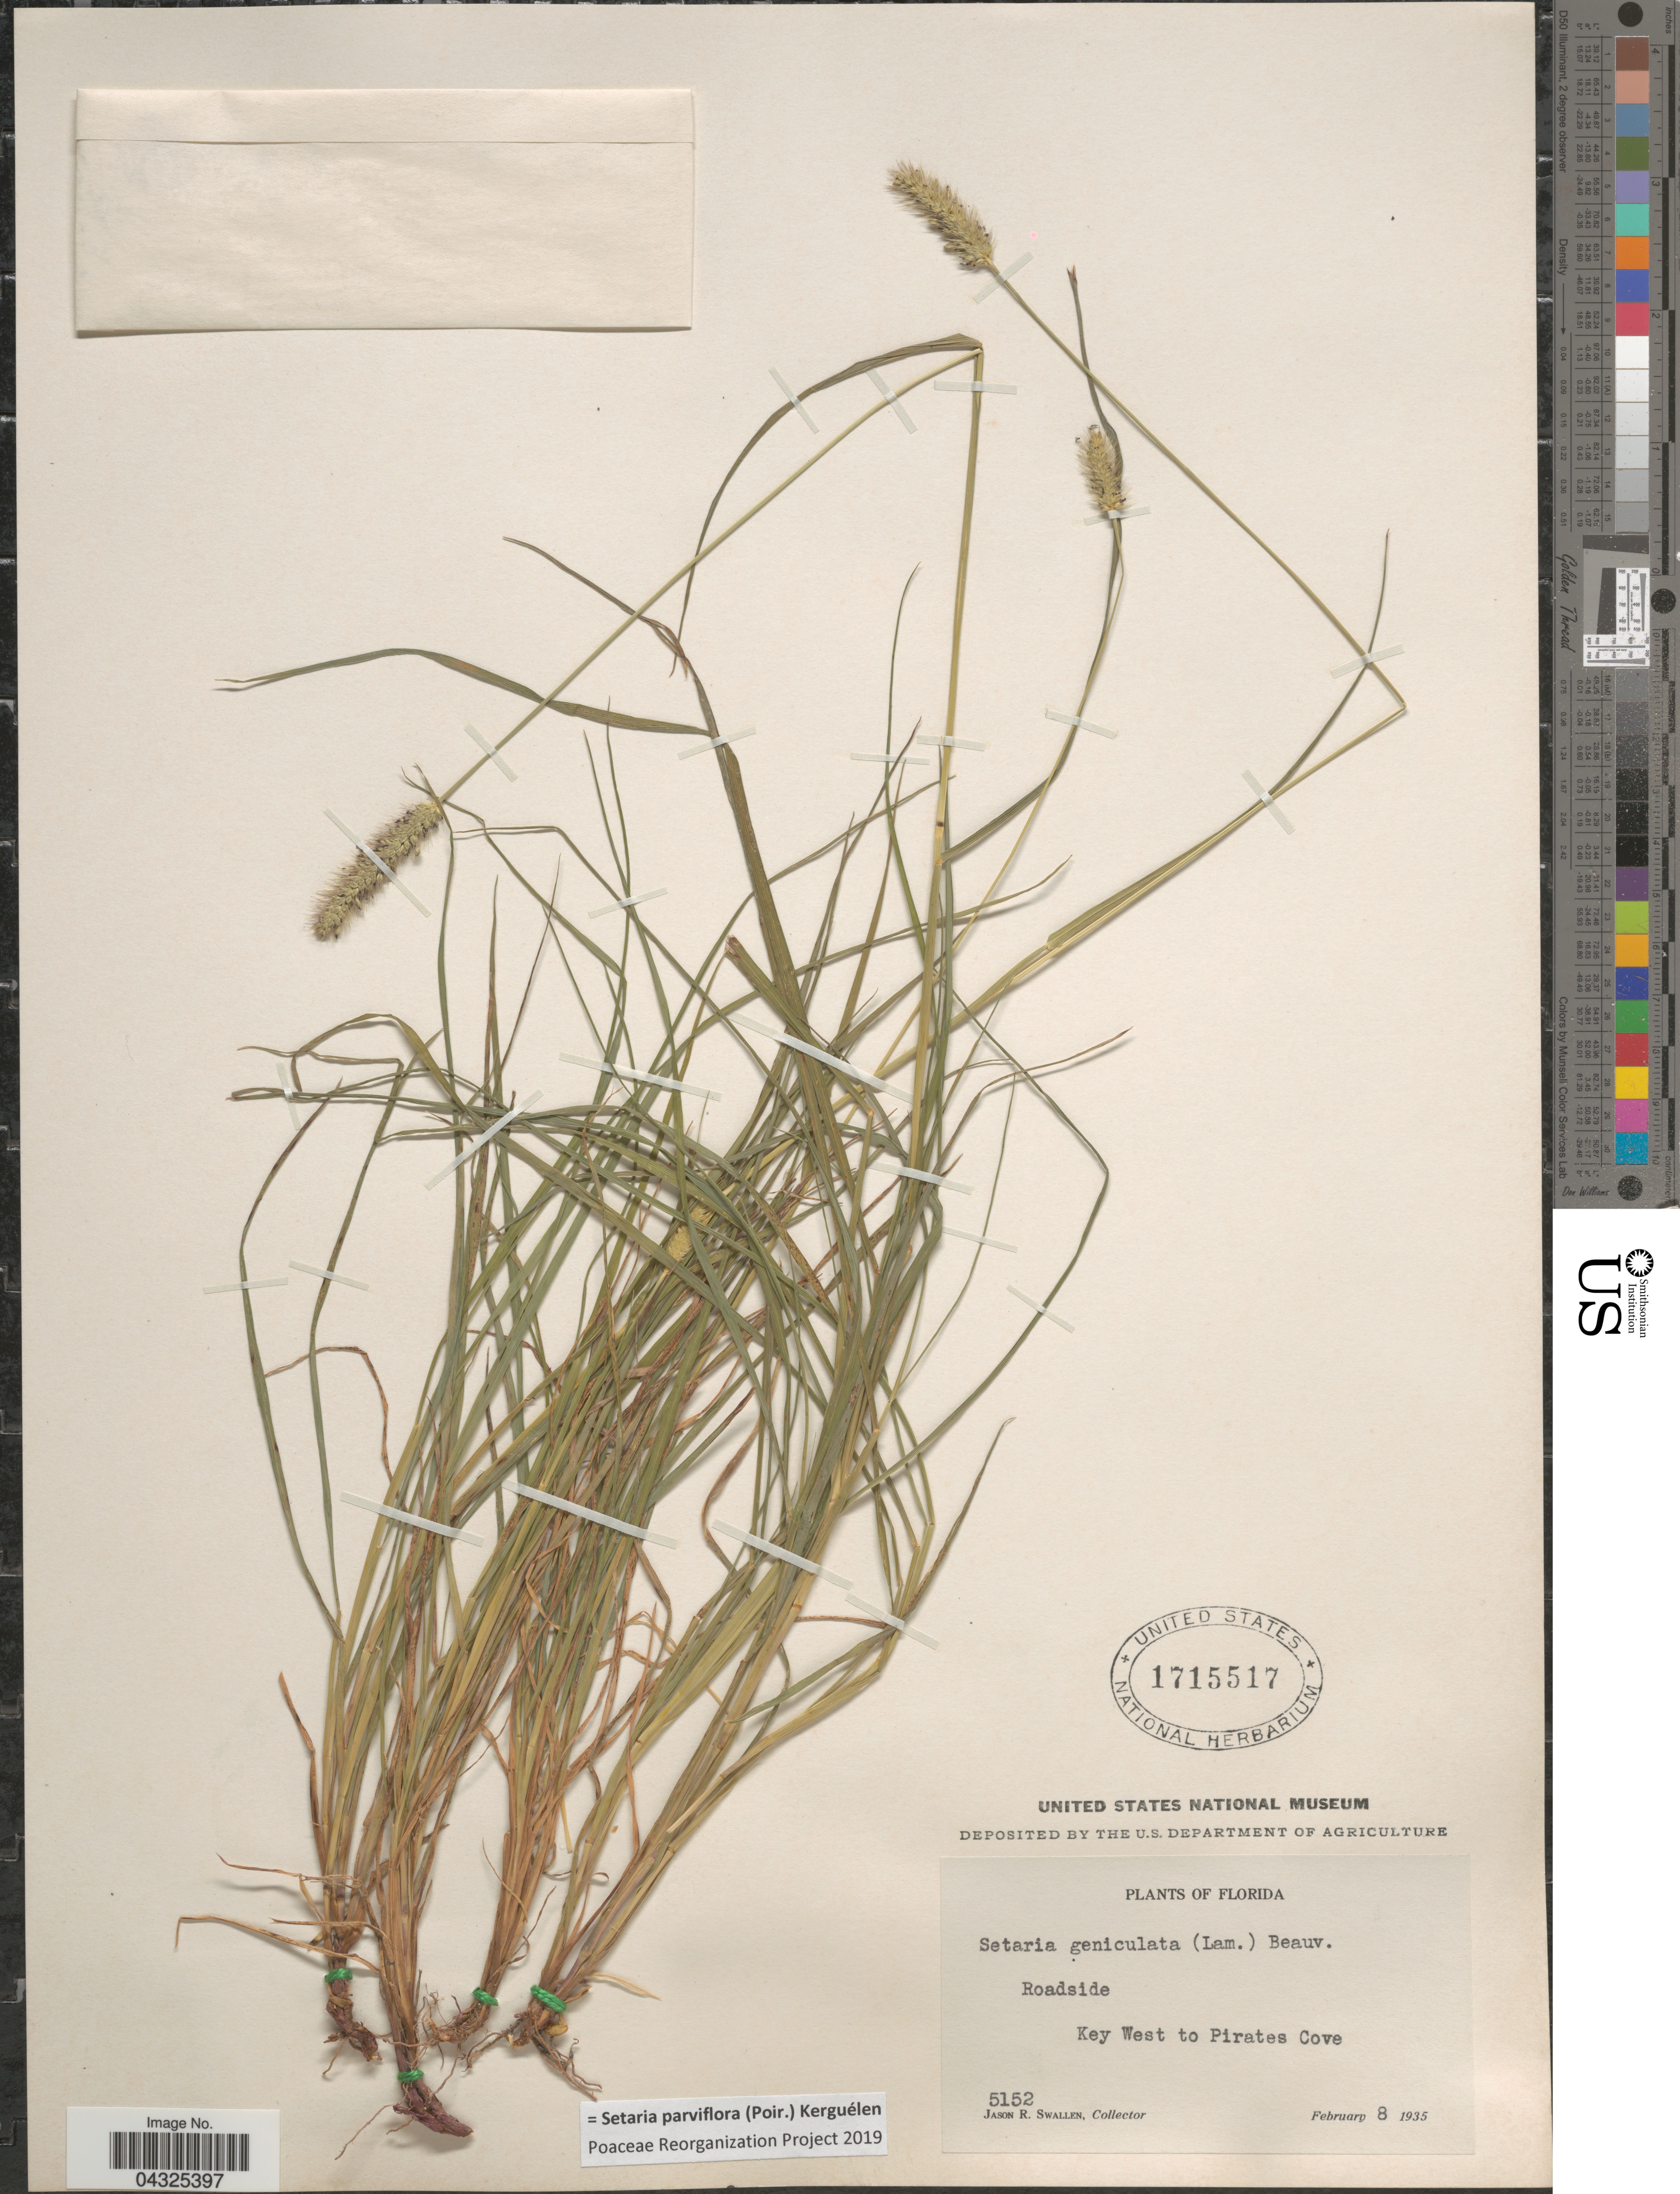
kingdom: Plantae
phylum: Tracheophyta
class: Liliopsida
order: Poales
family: Poaceae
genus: Setaria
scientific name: Setaria parviflora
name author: (Poir.) Kerguélen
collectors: J. R. Swallen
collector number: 5152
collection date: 1935-02-08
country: United States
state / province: Florida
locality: Roadside. Key West to Pirates Cove.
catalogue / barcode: US 1715517